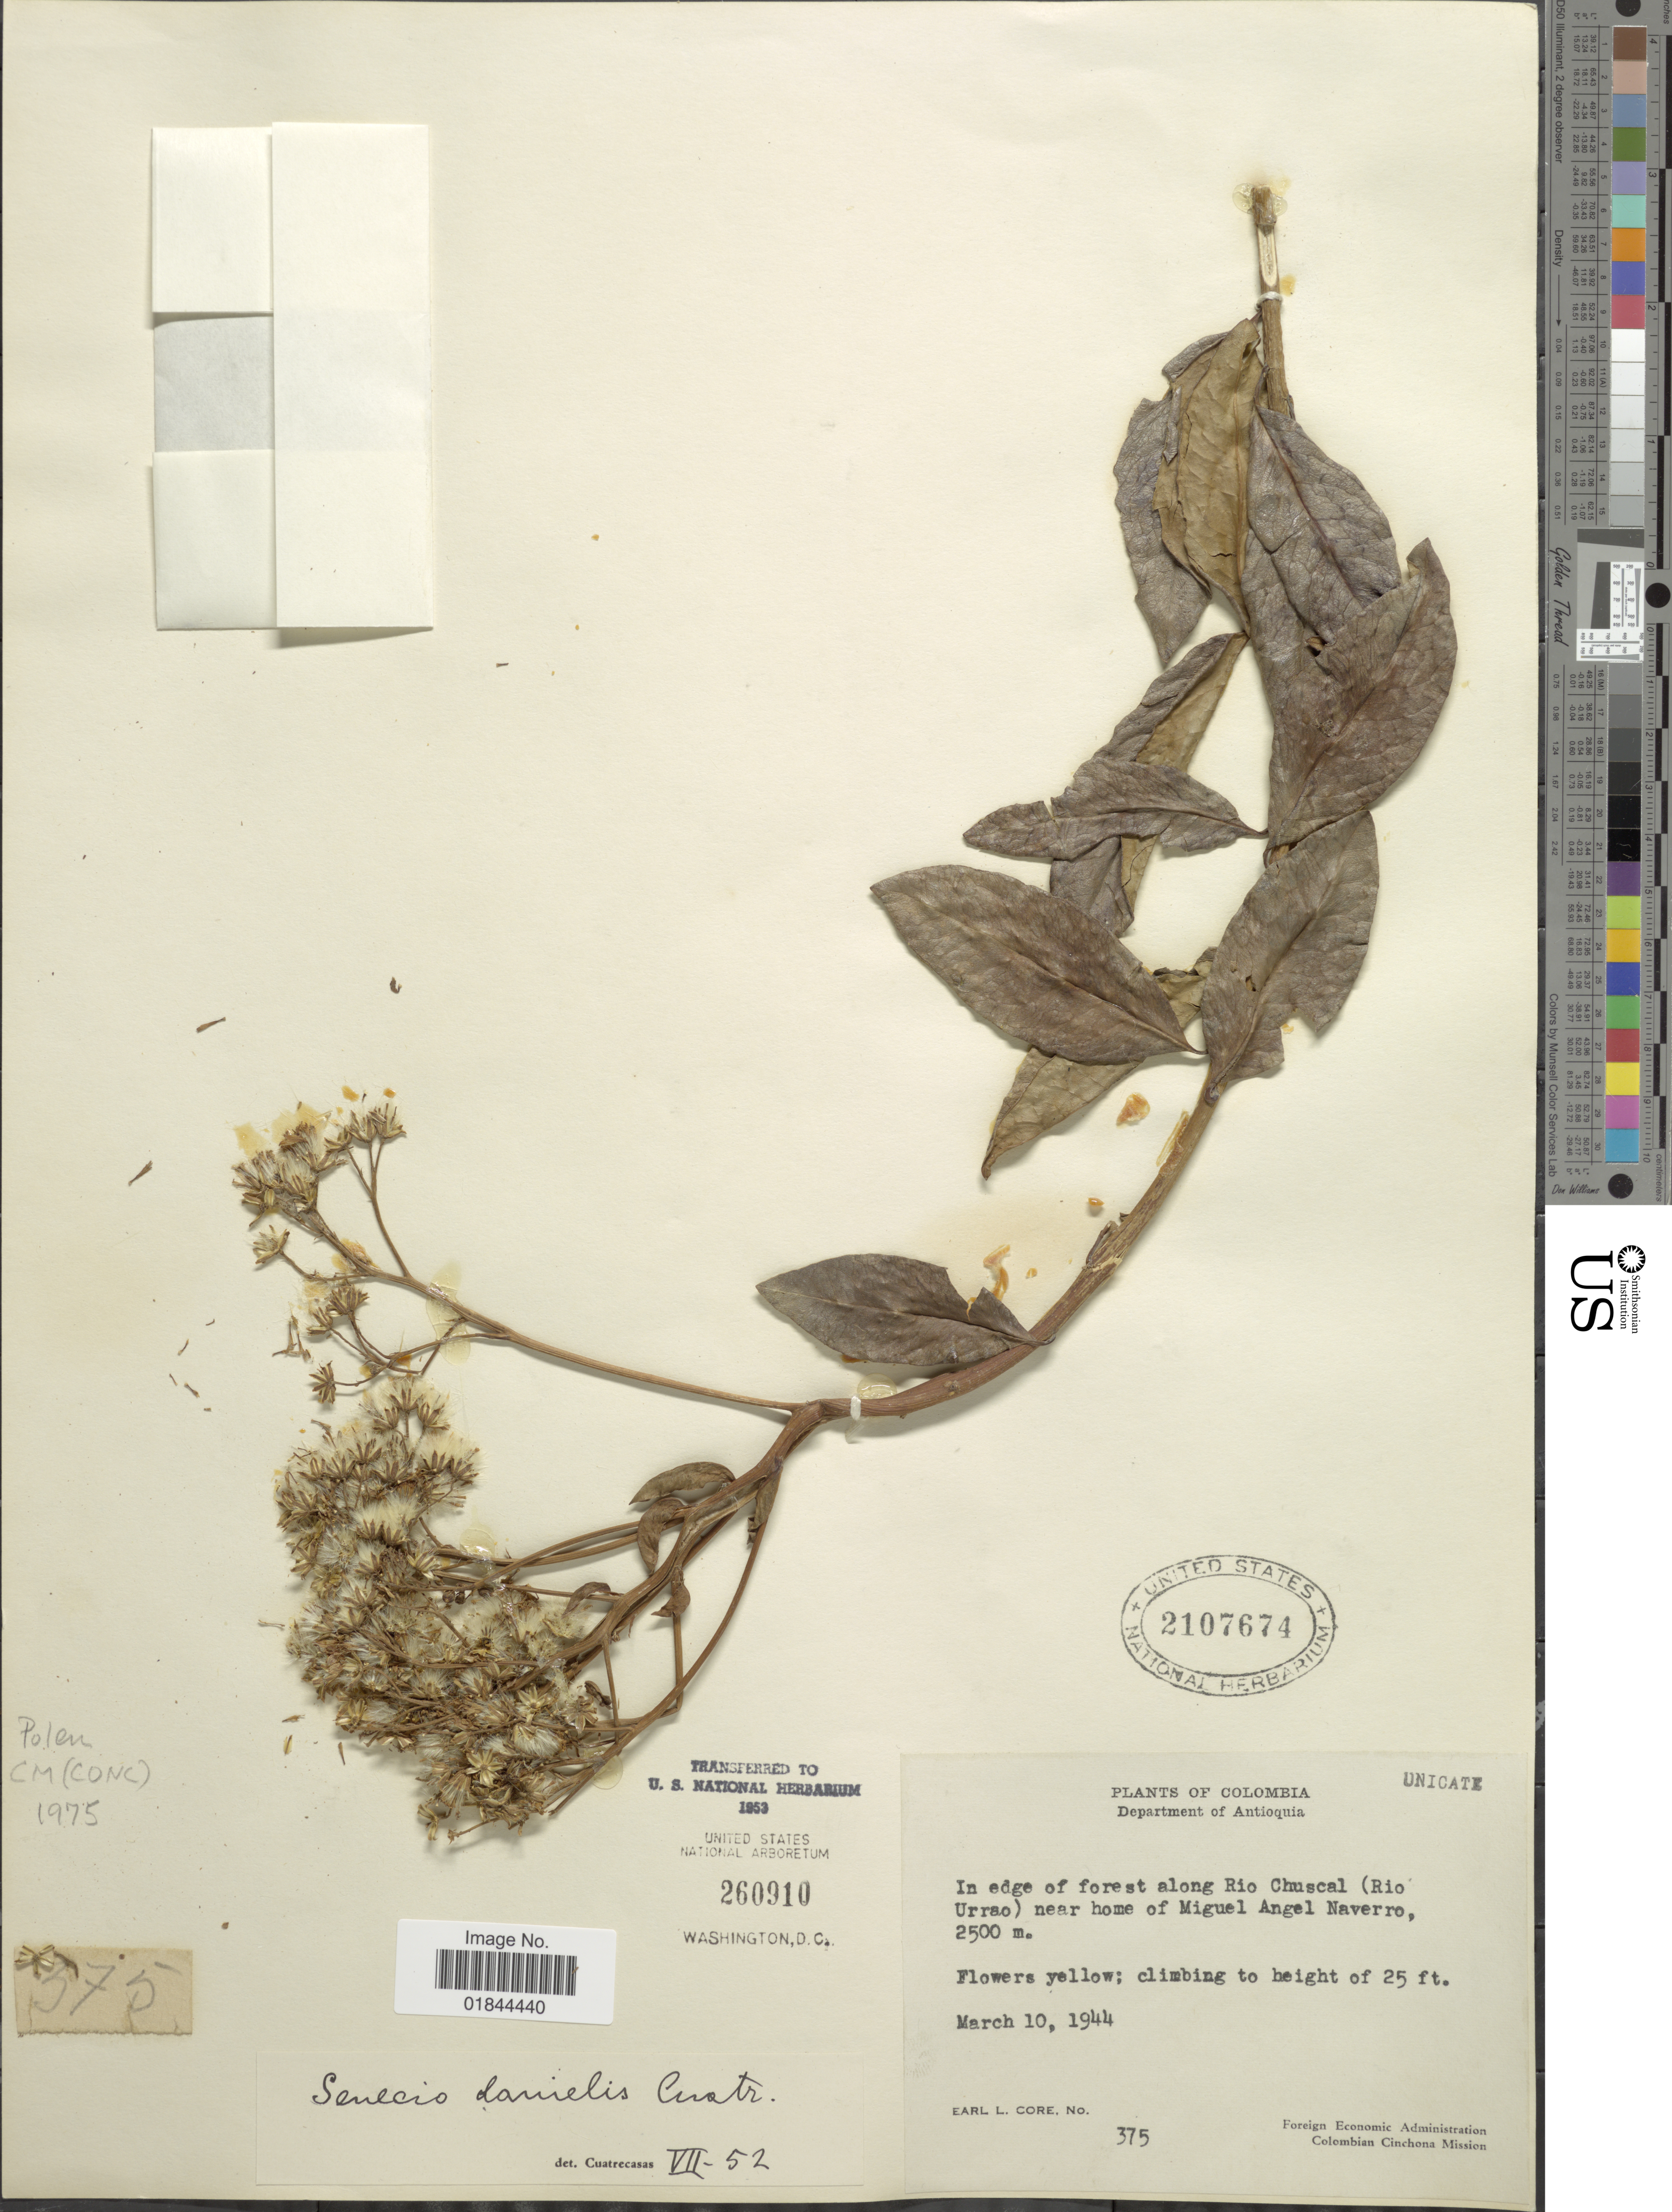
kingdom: Plantae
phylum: Tracheophyta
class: Magnoliopsida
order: Asterales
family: Asteraceae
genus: Pentacalia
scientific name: Pentacalia danielis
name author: (Cuatrec.) Cuatrec.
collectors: E. L. Core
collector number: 375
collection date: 1944-03-10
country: Colombia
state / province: Antioquia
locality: Department of Antioquia, In edge of forest along Rio Chuscal (Rio Urrao) near home of Miguel Angel Naverro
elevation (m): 2500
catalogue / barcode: US 2107674